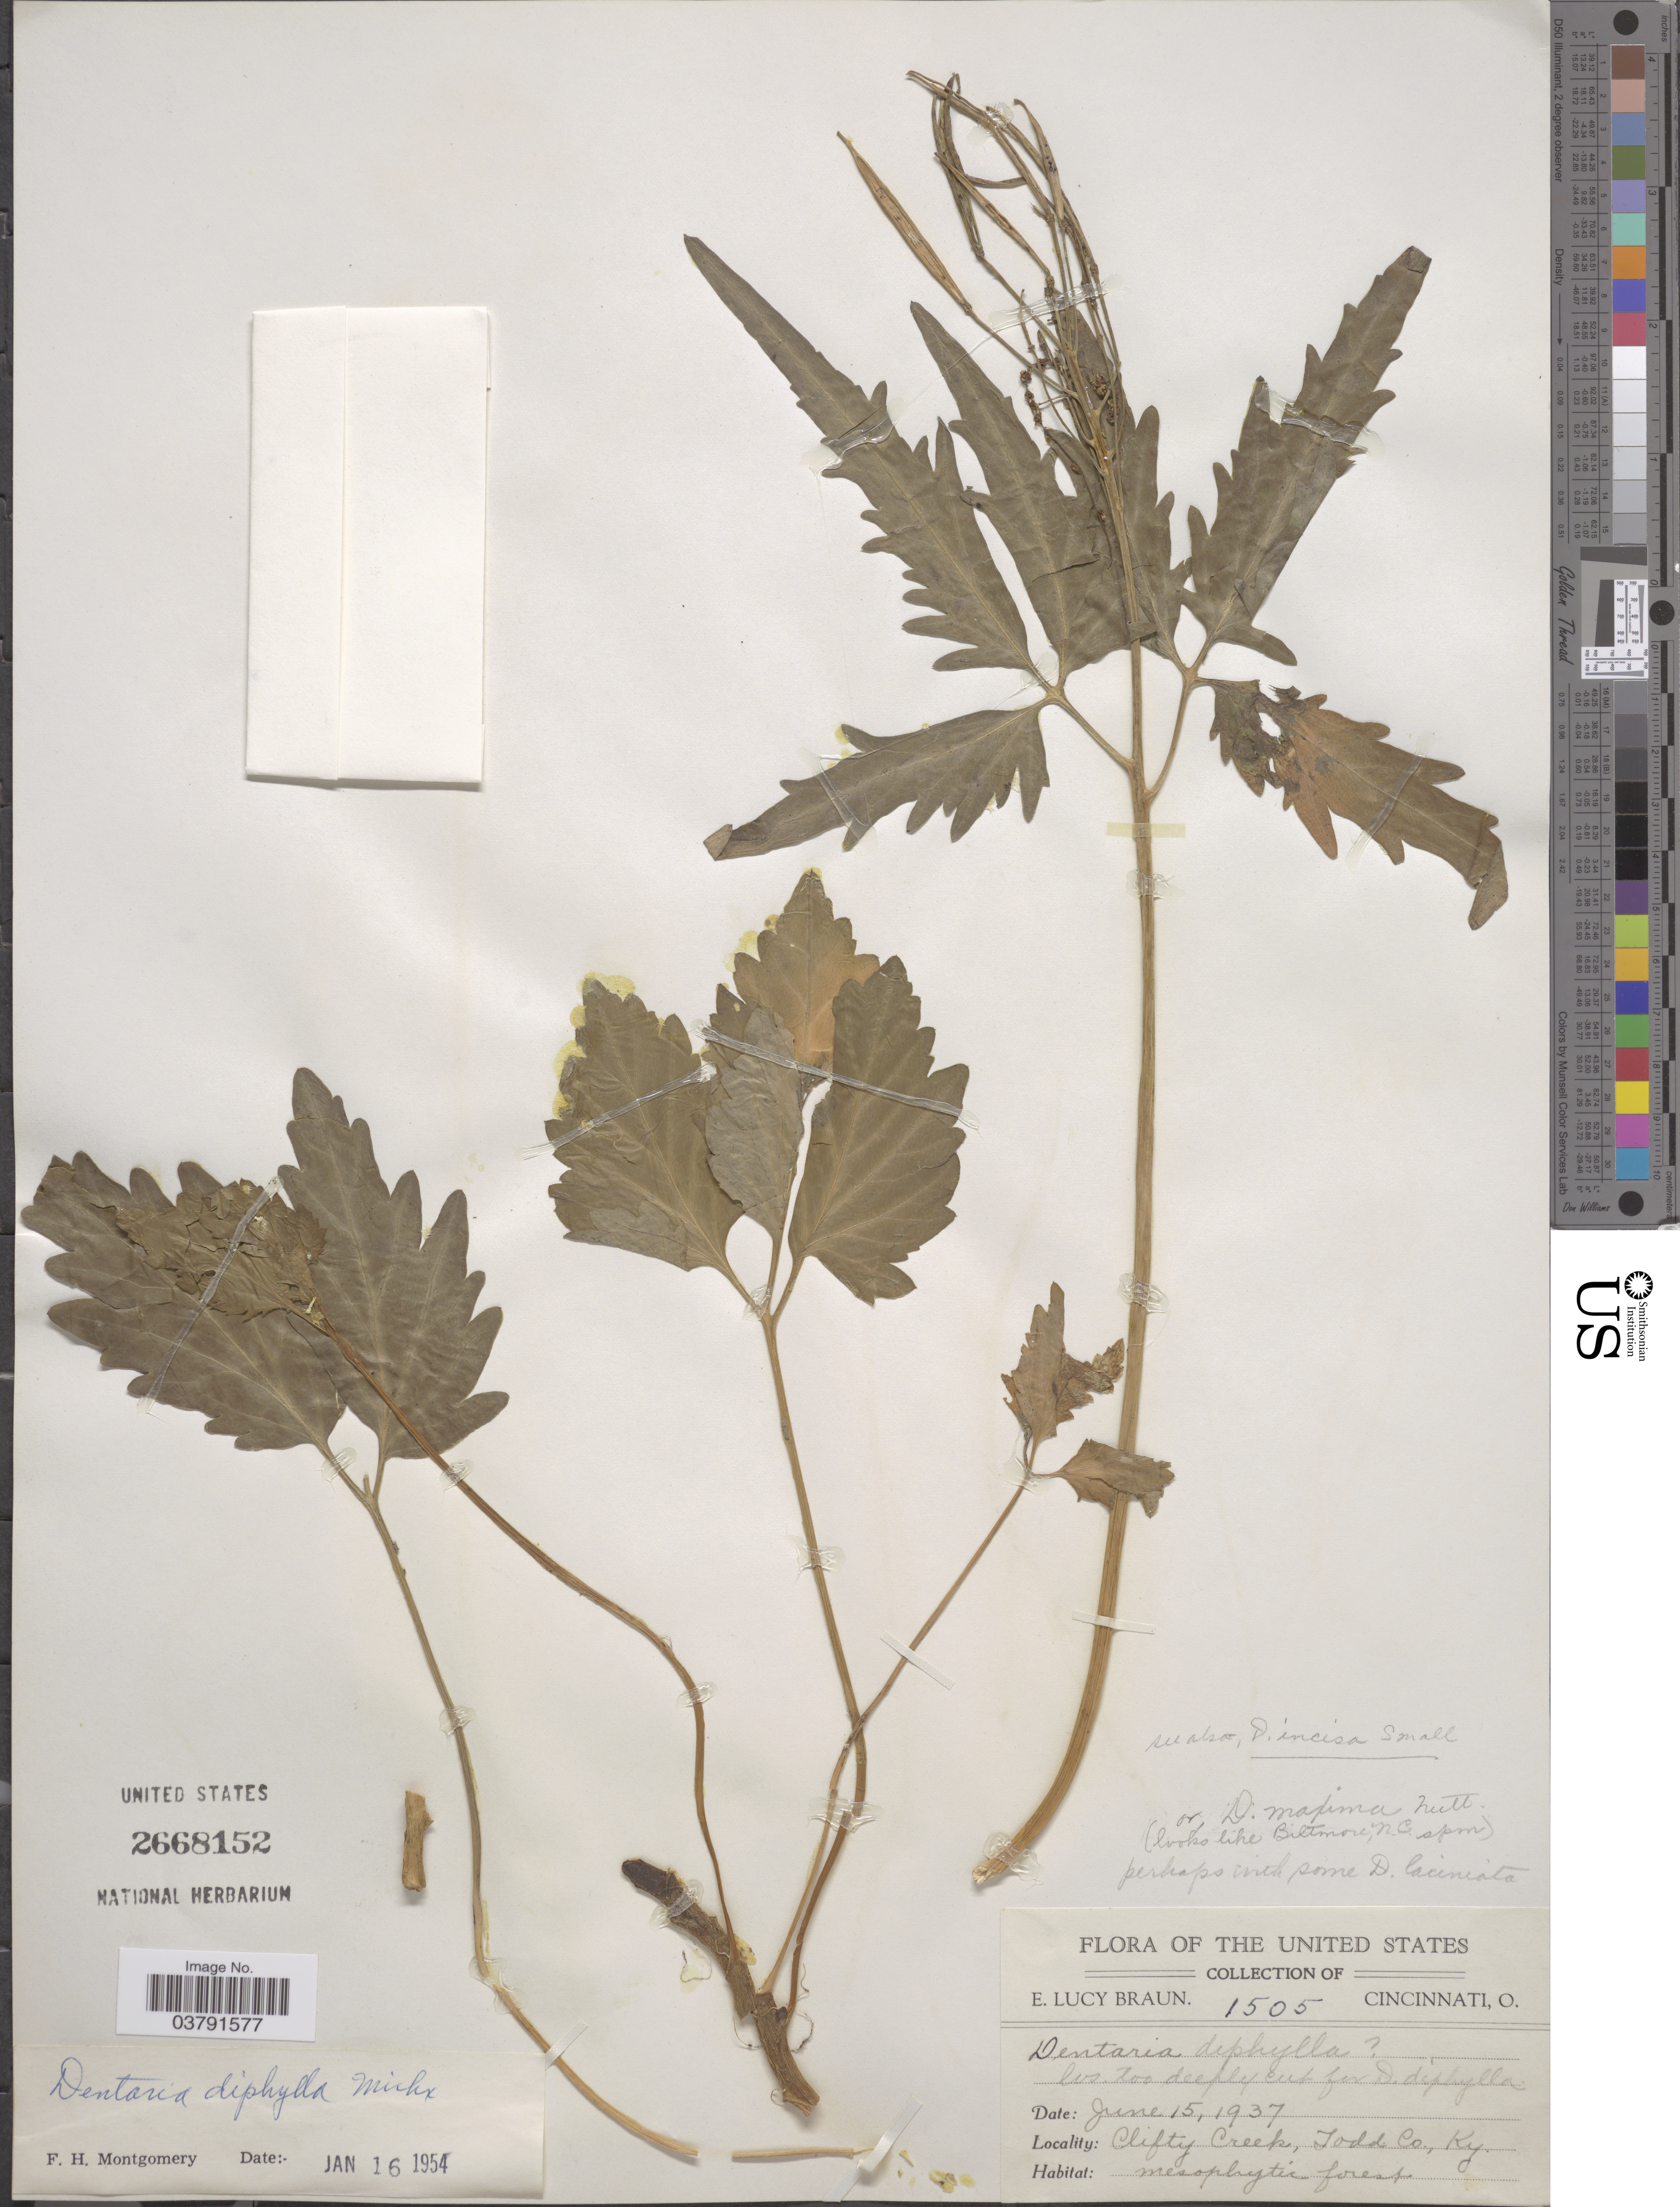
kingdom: Plantae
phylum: Tracheophyta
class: Magnoliopsida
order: Brassicales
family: Brassicaceae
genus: Dentaria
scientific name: Dentaria diphylla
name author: Michx.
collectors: E. L. Braun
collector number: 1505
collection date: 1937-06-15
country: United States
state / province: Kentucky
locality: Clify Creek, Todd Co.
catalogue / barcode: US 2668152